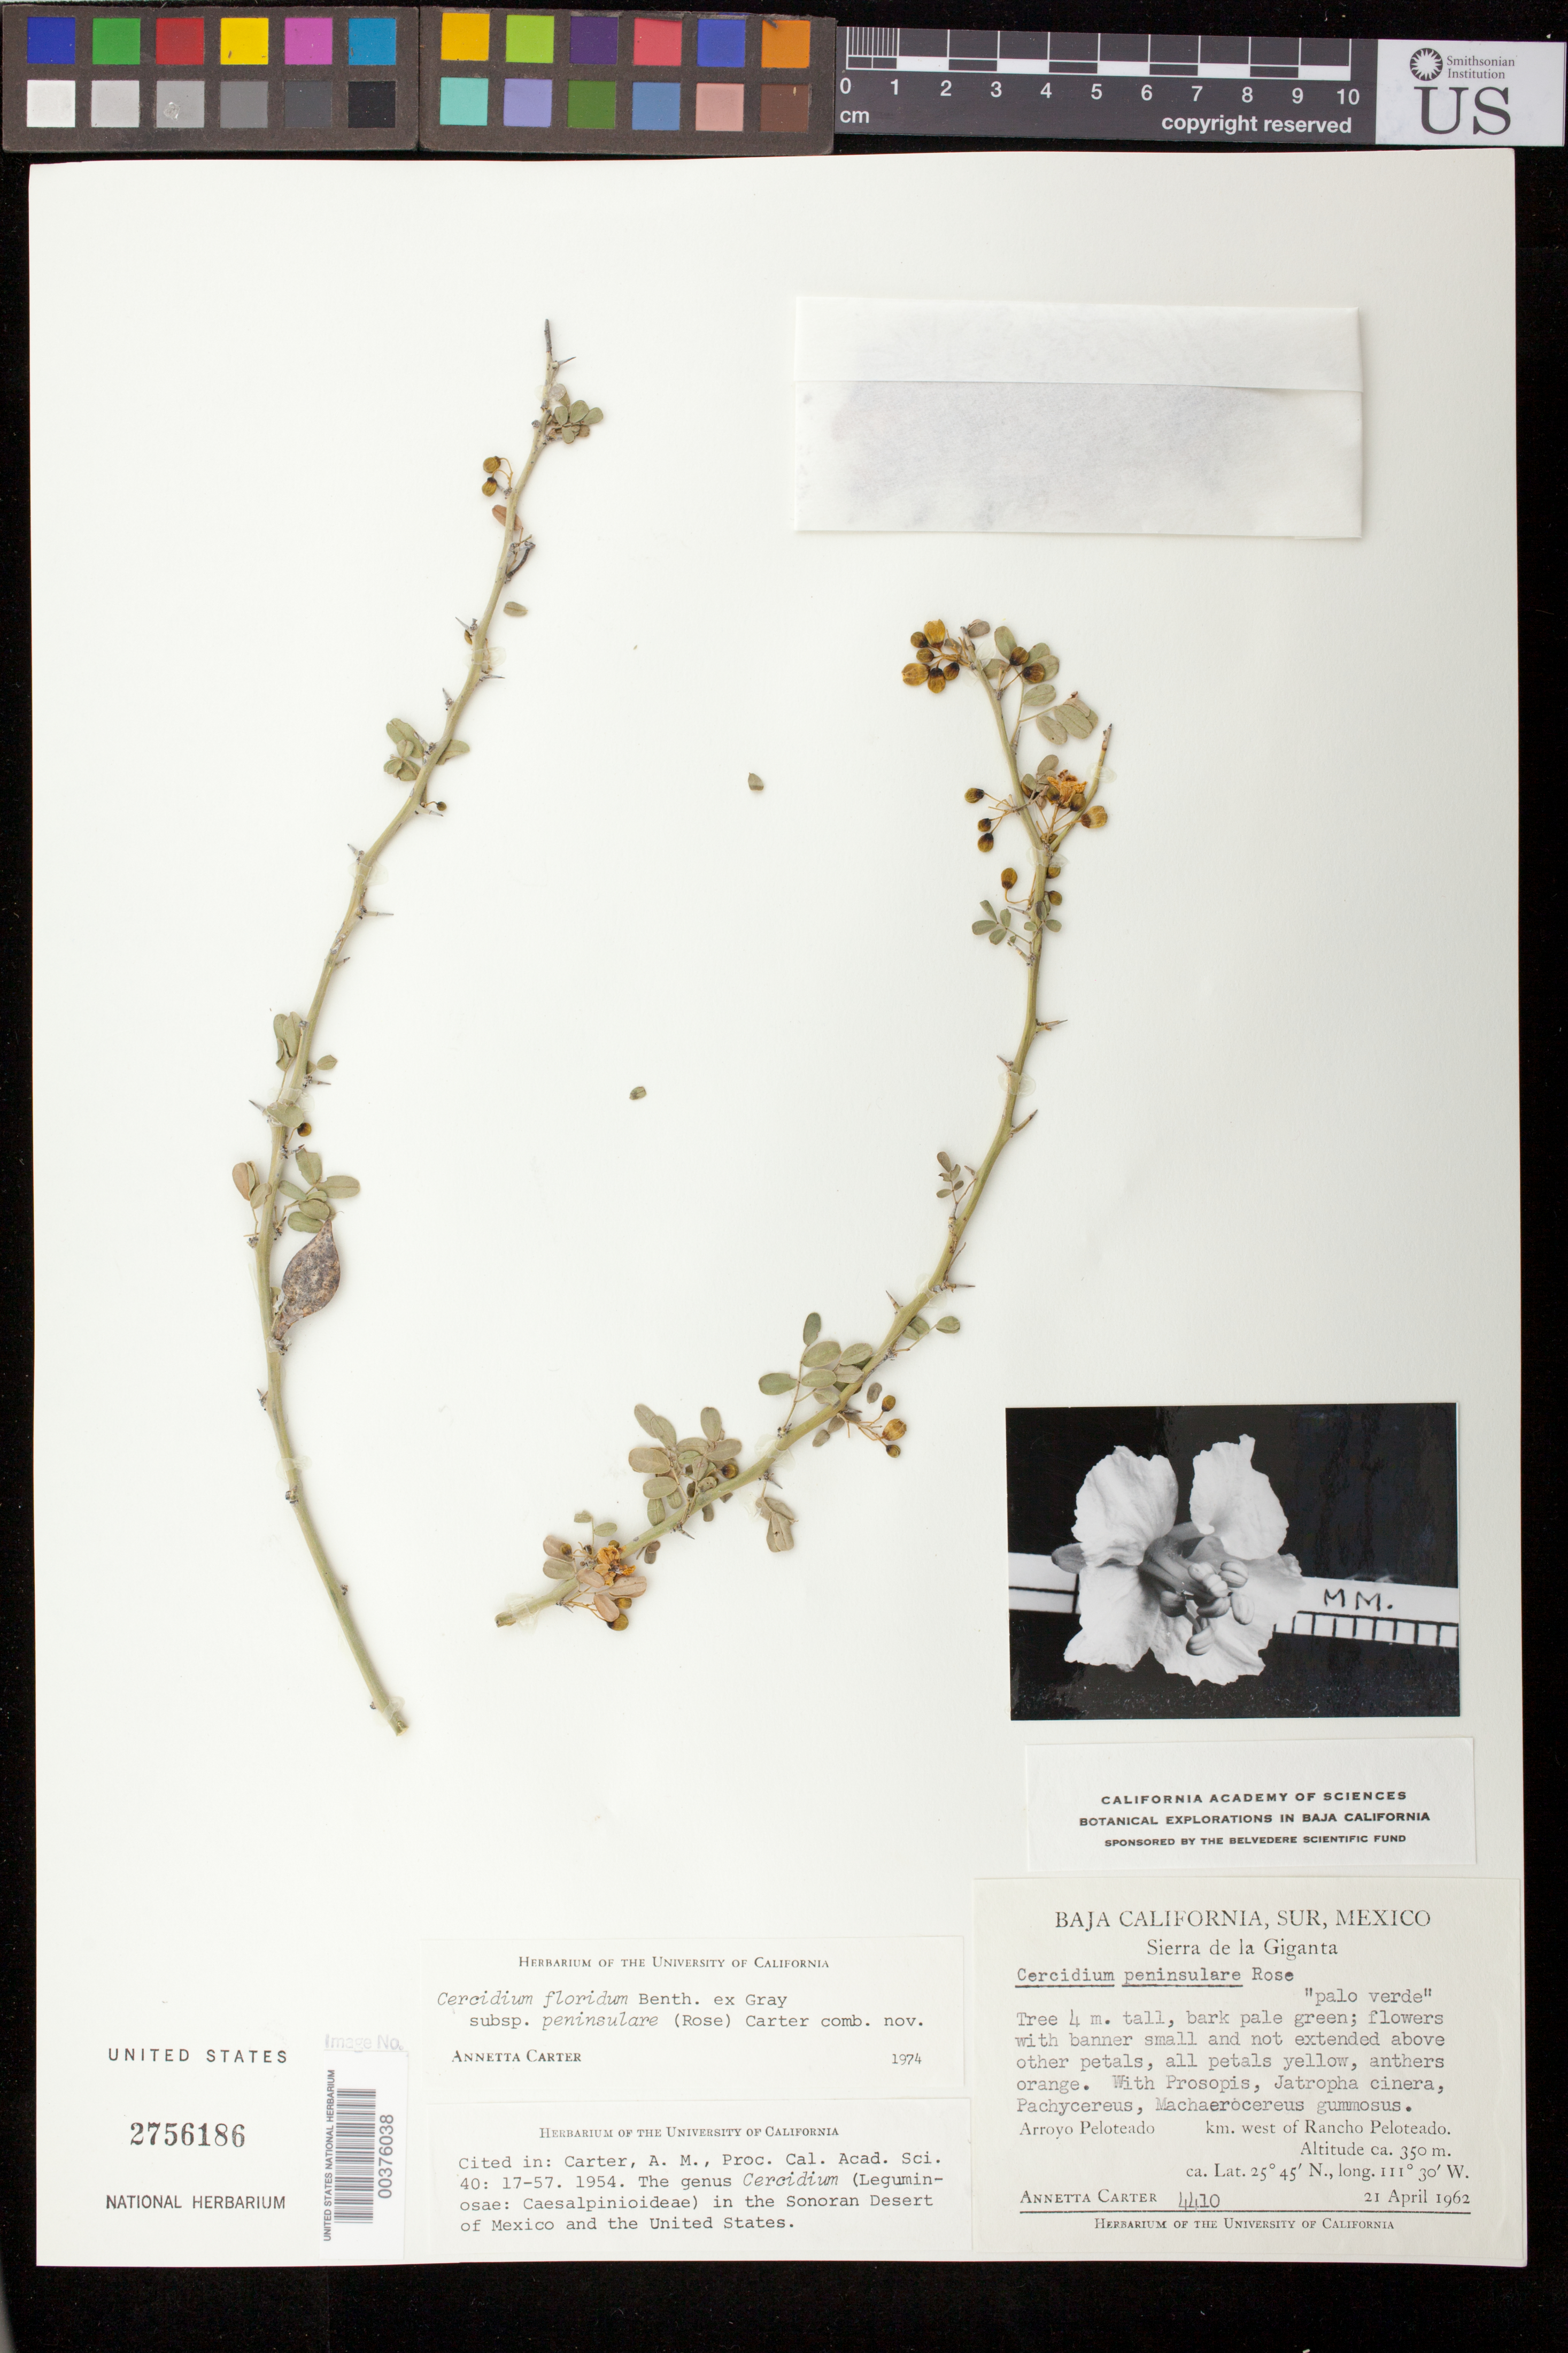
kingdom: Plantae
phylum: Tracheophyta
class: Magnoliopsida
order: Fabales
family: Fabaceae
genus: Parkinsonia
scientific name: Parkinsonia florida subsp. peninsulare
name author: (Rose) J.E. Hawkins & Felger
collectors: A. M. Carter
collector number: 4410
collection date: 1962-04-21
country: Mexico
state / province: Baja California Sur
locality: Sierra de la Giganta, Arroyo Peloteado; West of Rancho Peloteado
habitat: With Prosopis, Jatropha cinera, Pachycereus, Machaerocereus gummosus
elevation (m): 350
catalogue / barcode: US 2756186